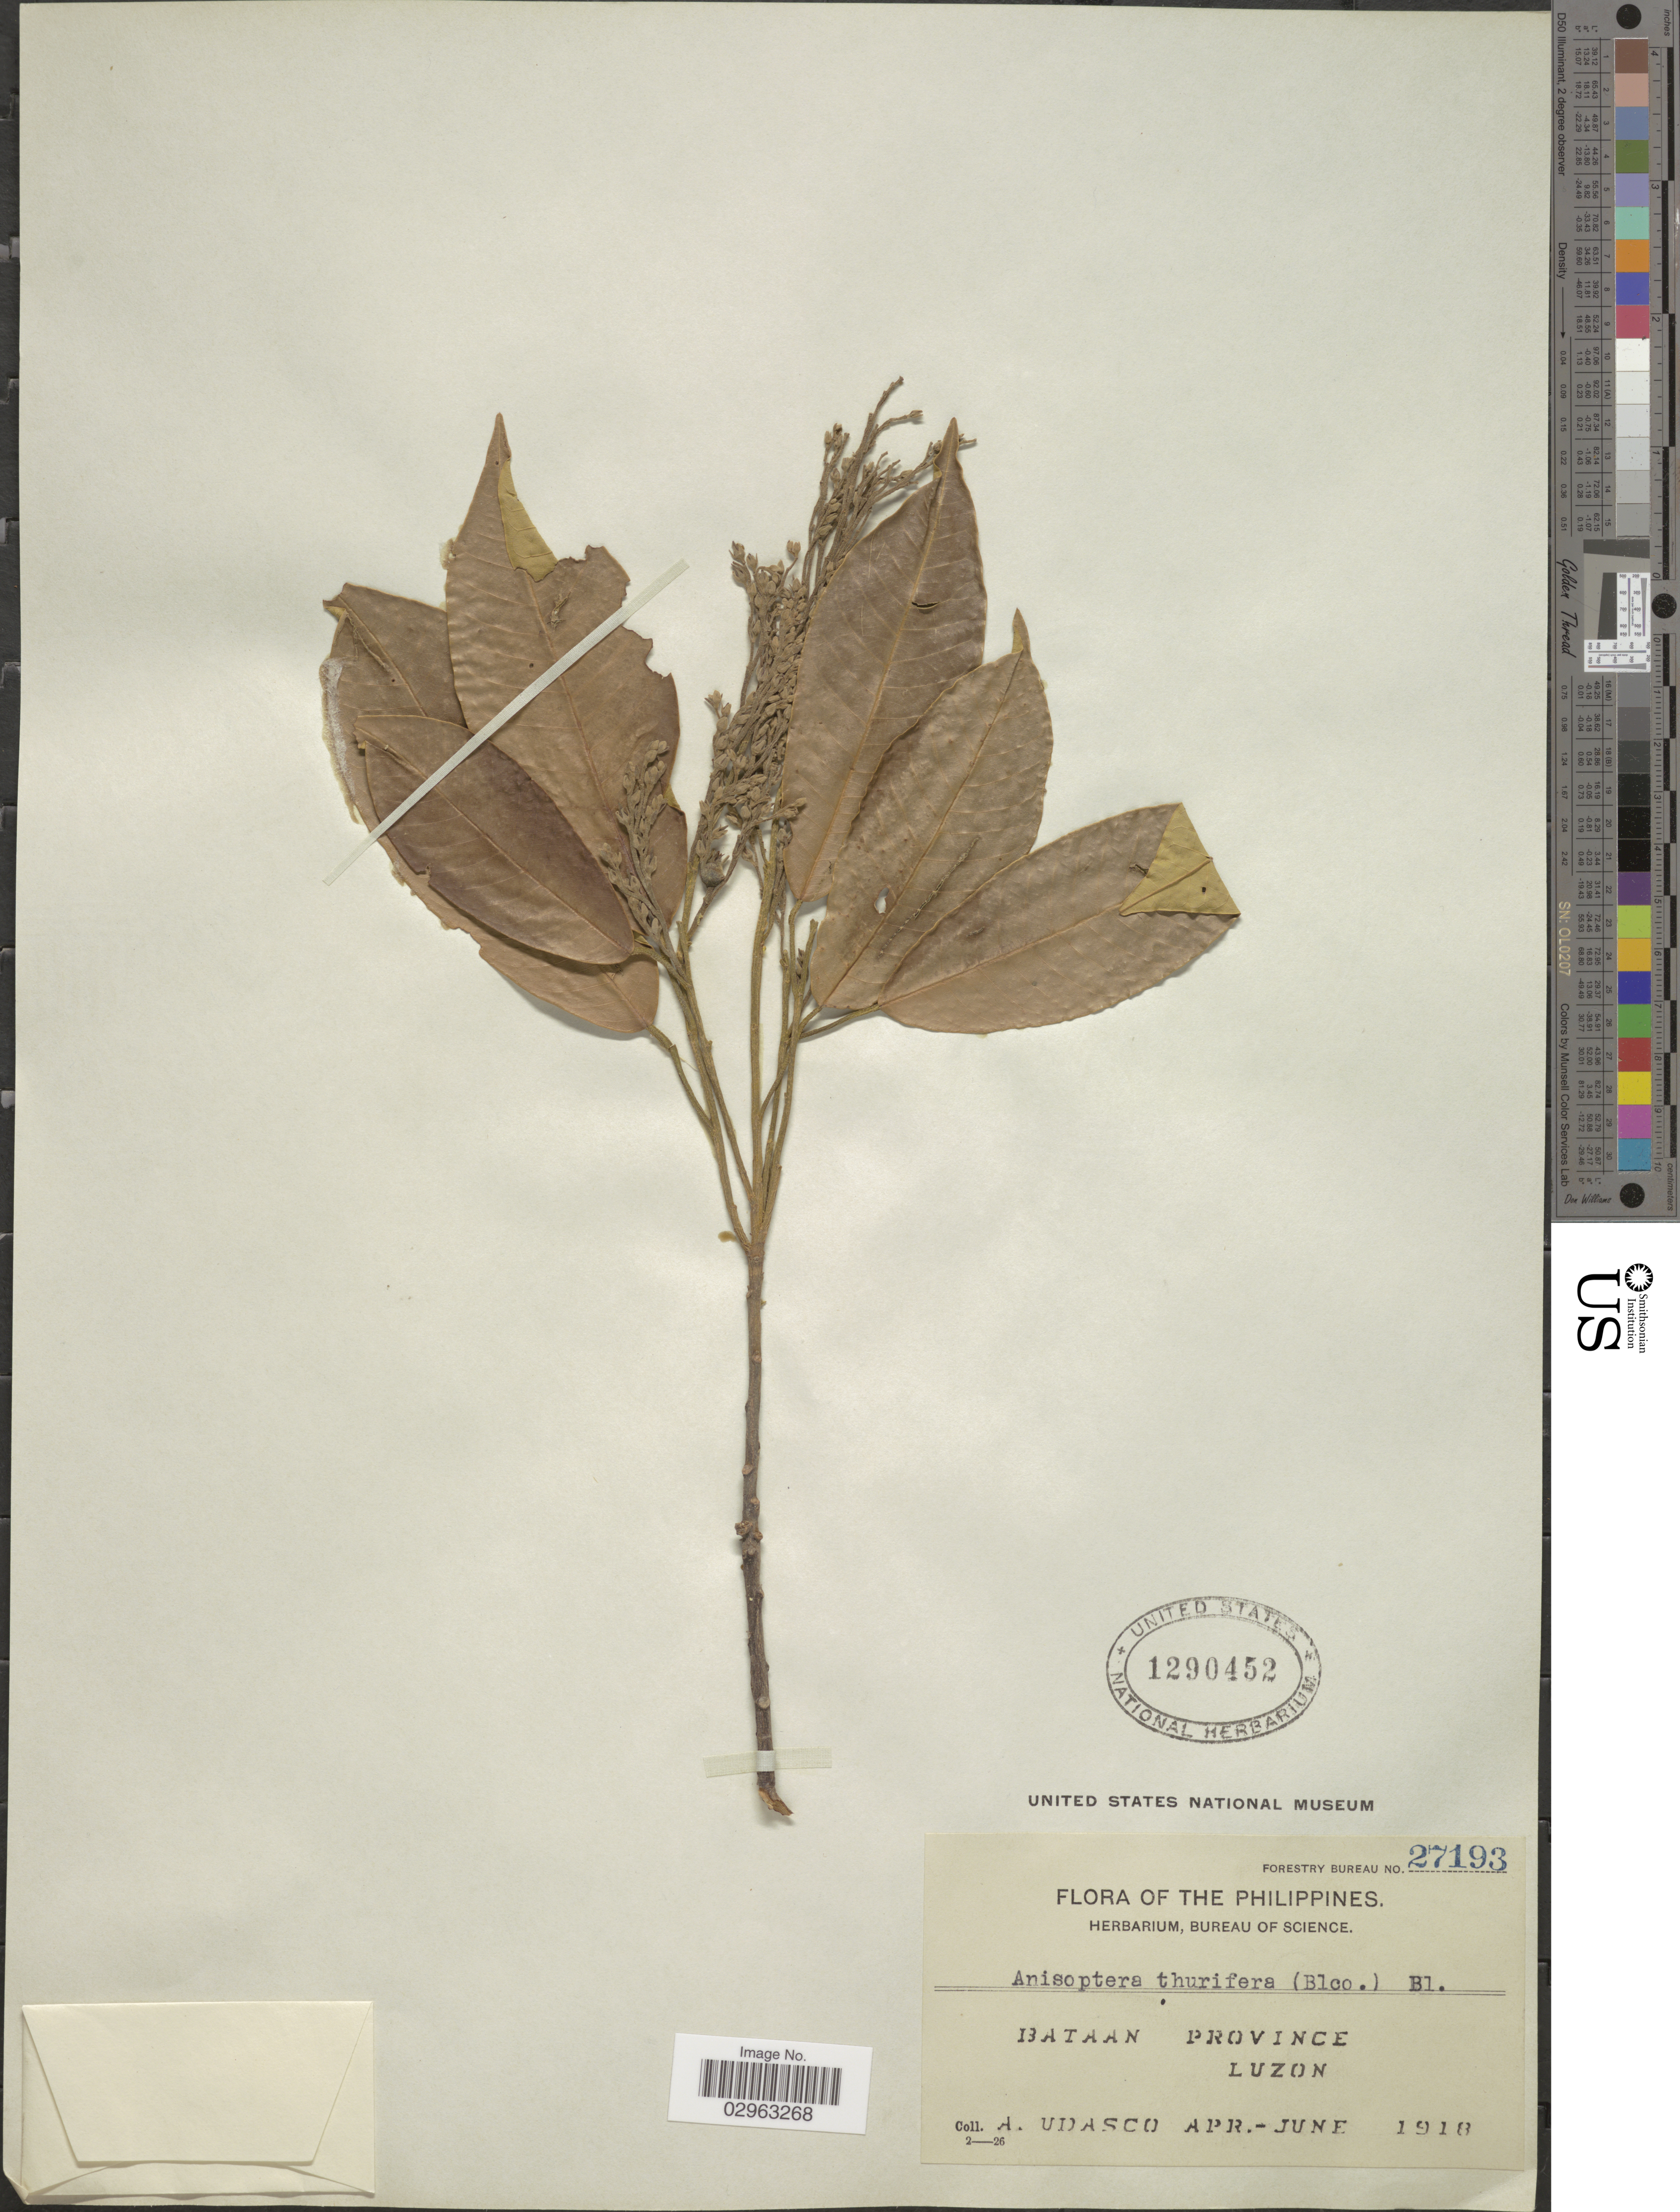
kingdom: Plantae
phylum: Tracheophyta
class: Magnoliopsida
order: Malvales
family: Dipterocarpaceae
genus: Anisoptera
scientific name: Anisoptera thurifera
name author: (Blanco) Blume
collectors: A. Udasco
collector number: Forestry Bureau 27193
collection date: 1918-04/1918-06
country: Philippines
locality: Bataan Province, Luzon.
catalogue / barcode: US 1290452